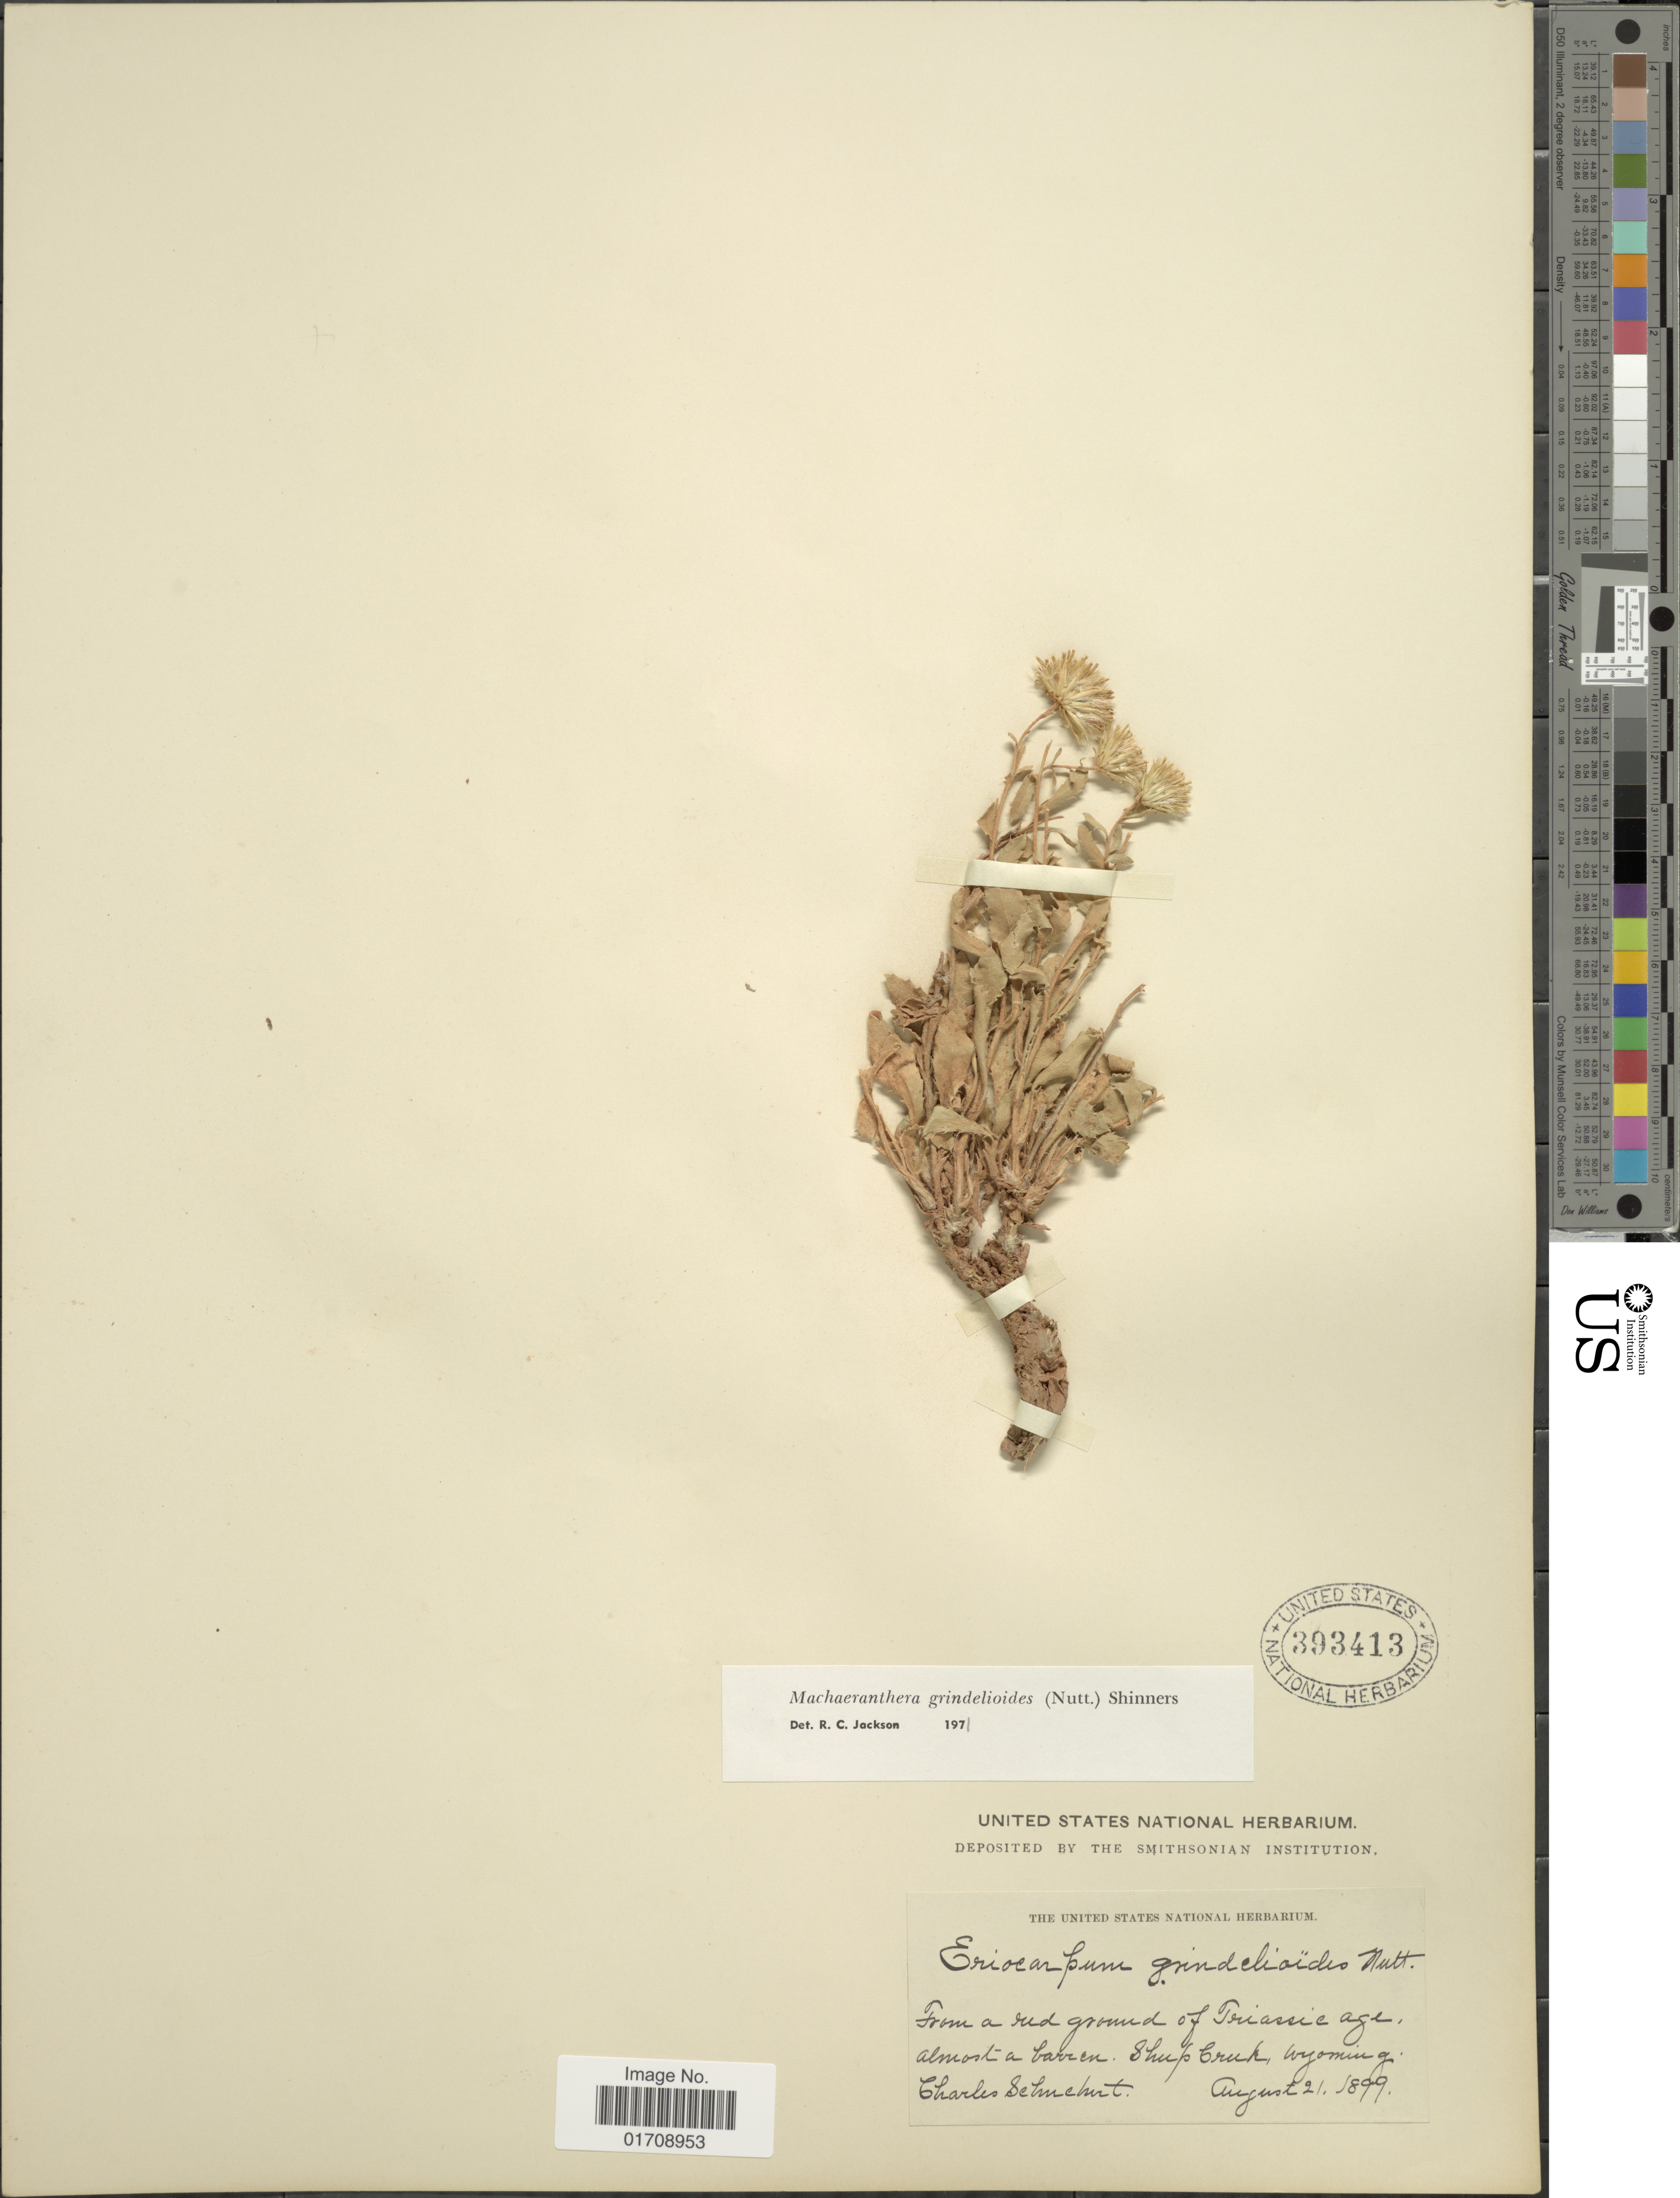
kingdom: Plantae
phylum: Tracheophyta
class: Magnoliopsida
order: Asterales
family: Asteraceae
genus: Machaeranthera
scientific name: Machaeranthera grindelioides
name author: (Nutt.) Shinners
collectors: C. Schuchert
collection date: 1899-08-21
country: United States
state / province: Wyoming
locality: Sheep Creek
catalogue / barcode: US 393413